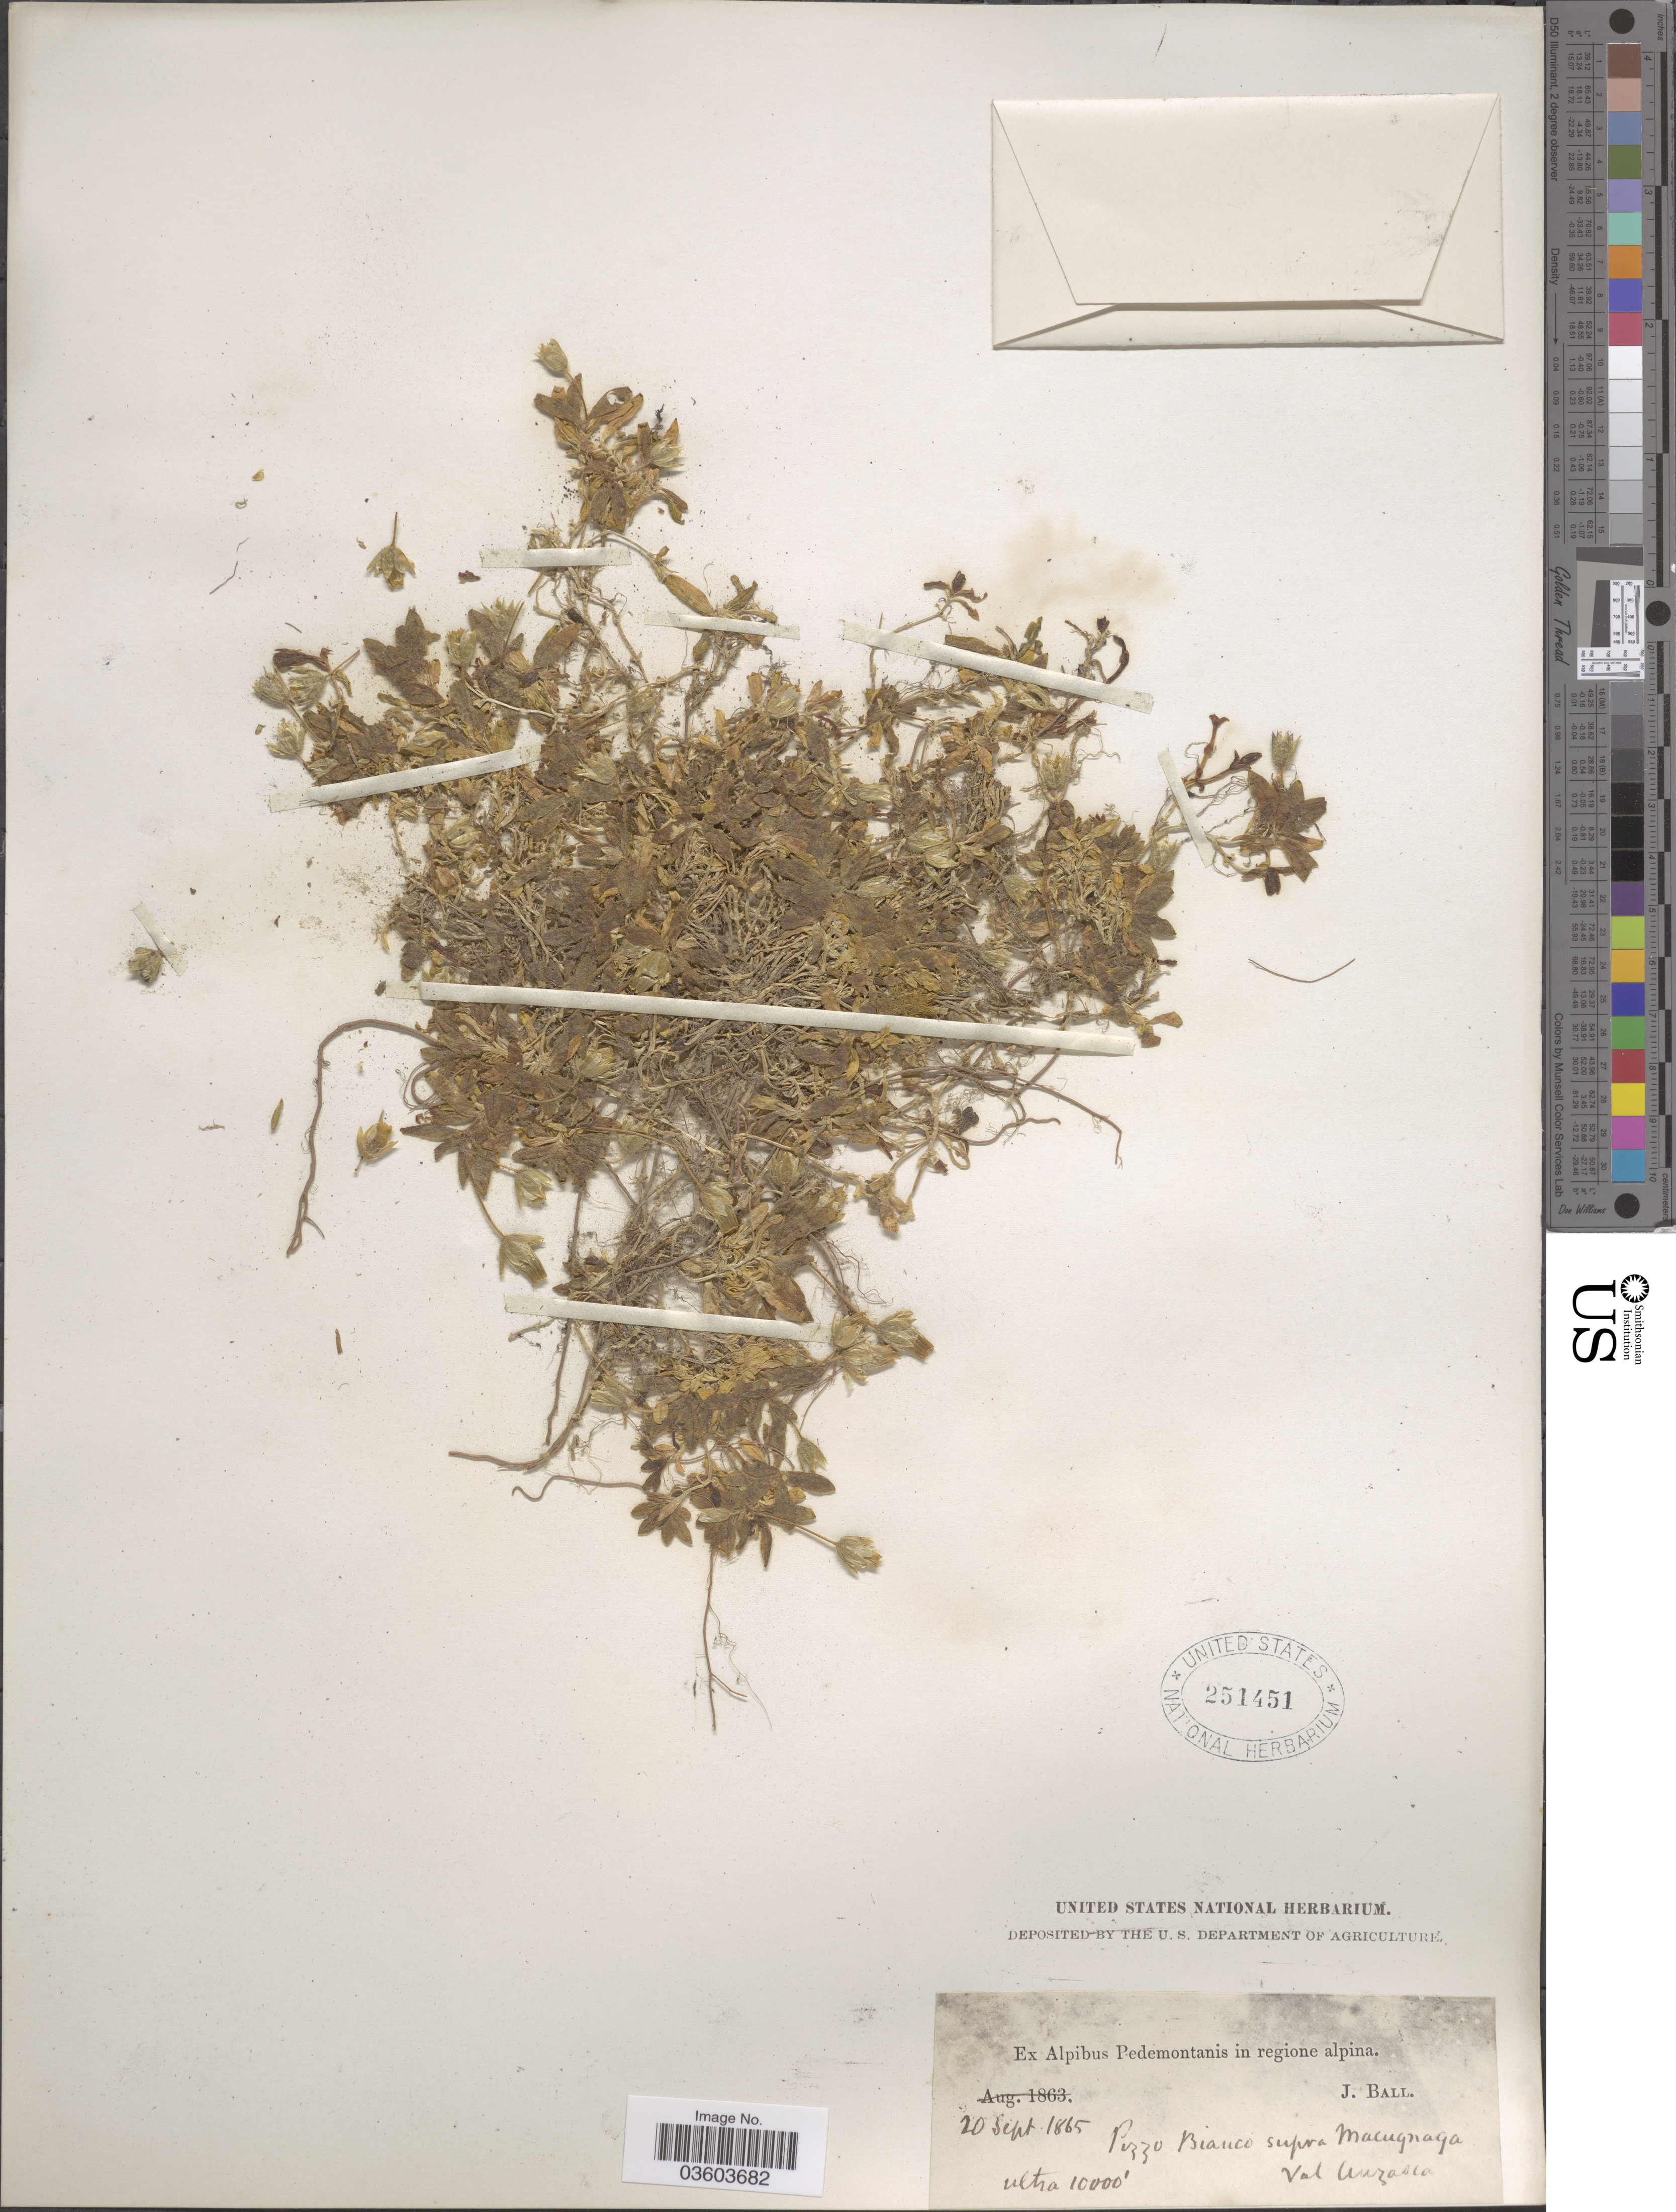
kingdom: Plantae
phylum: Tracheophyta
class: Magnoliopsida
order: Caryophyllales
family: Caryophyllaceae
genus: Cerastium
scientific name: Cerastium sp.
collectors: J. Ball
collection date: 1865-09-20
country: Italy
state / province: Piedmont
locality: Ex Alpibus Pedemontanis in regione alpina. Pizzo Bianco supra Macugnaga val Anzasca.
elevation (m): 3048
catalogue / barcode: US 251451